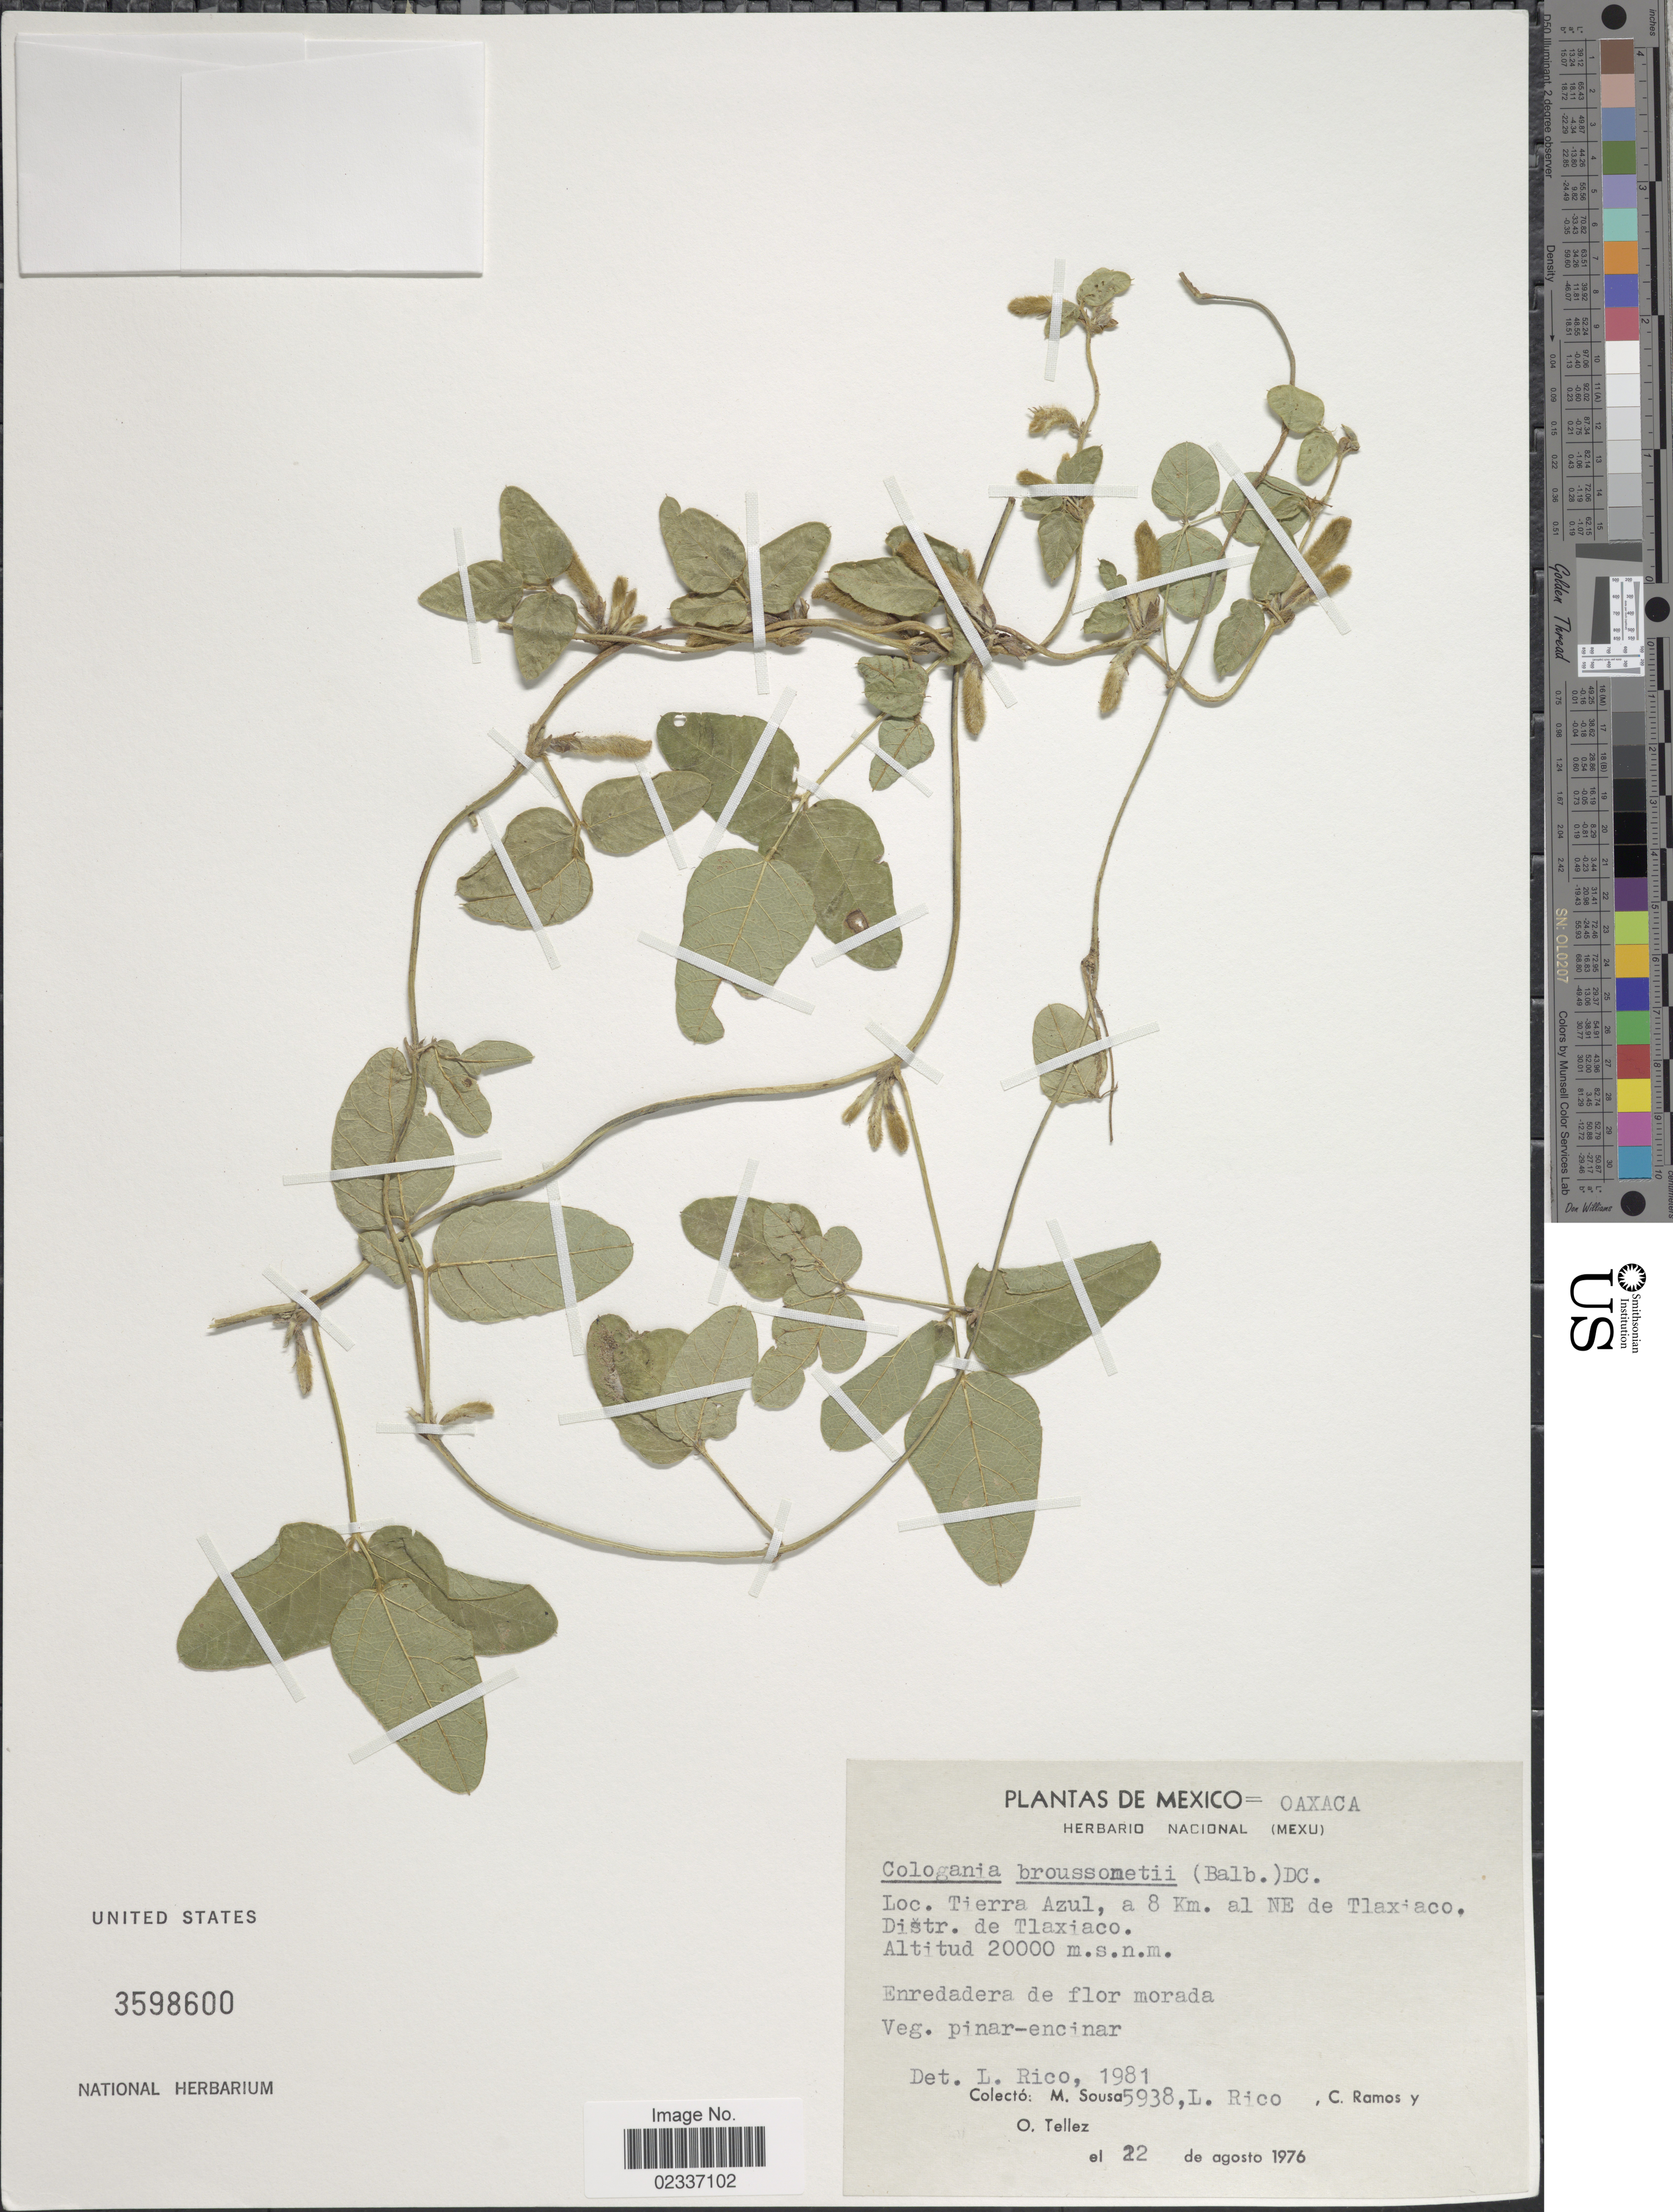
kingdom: Plantae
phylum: Tracheophyta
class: Magnoliopsida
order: Fabales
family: Fabaceae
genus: Cologania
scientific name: Cologania broussonetii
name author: (Balb.) DC.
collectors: M. Sousa, L. Rico, C. Ramos & O. Tellez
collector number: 5938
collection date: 1976-08-22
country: Mexico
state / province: Oaxaca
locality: Tierra Azul, a8 Km al NE de Tlaxiaco, Distr de Tlaxiaco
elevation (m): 20000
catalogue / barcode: US 3598600